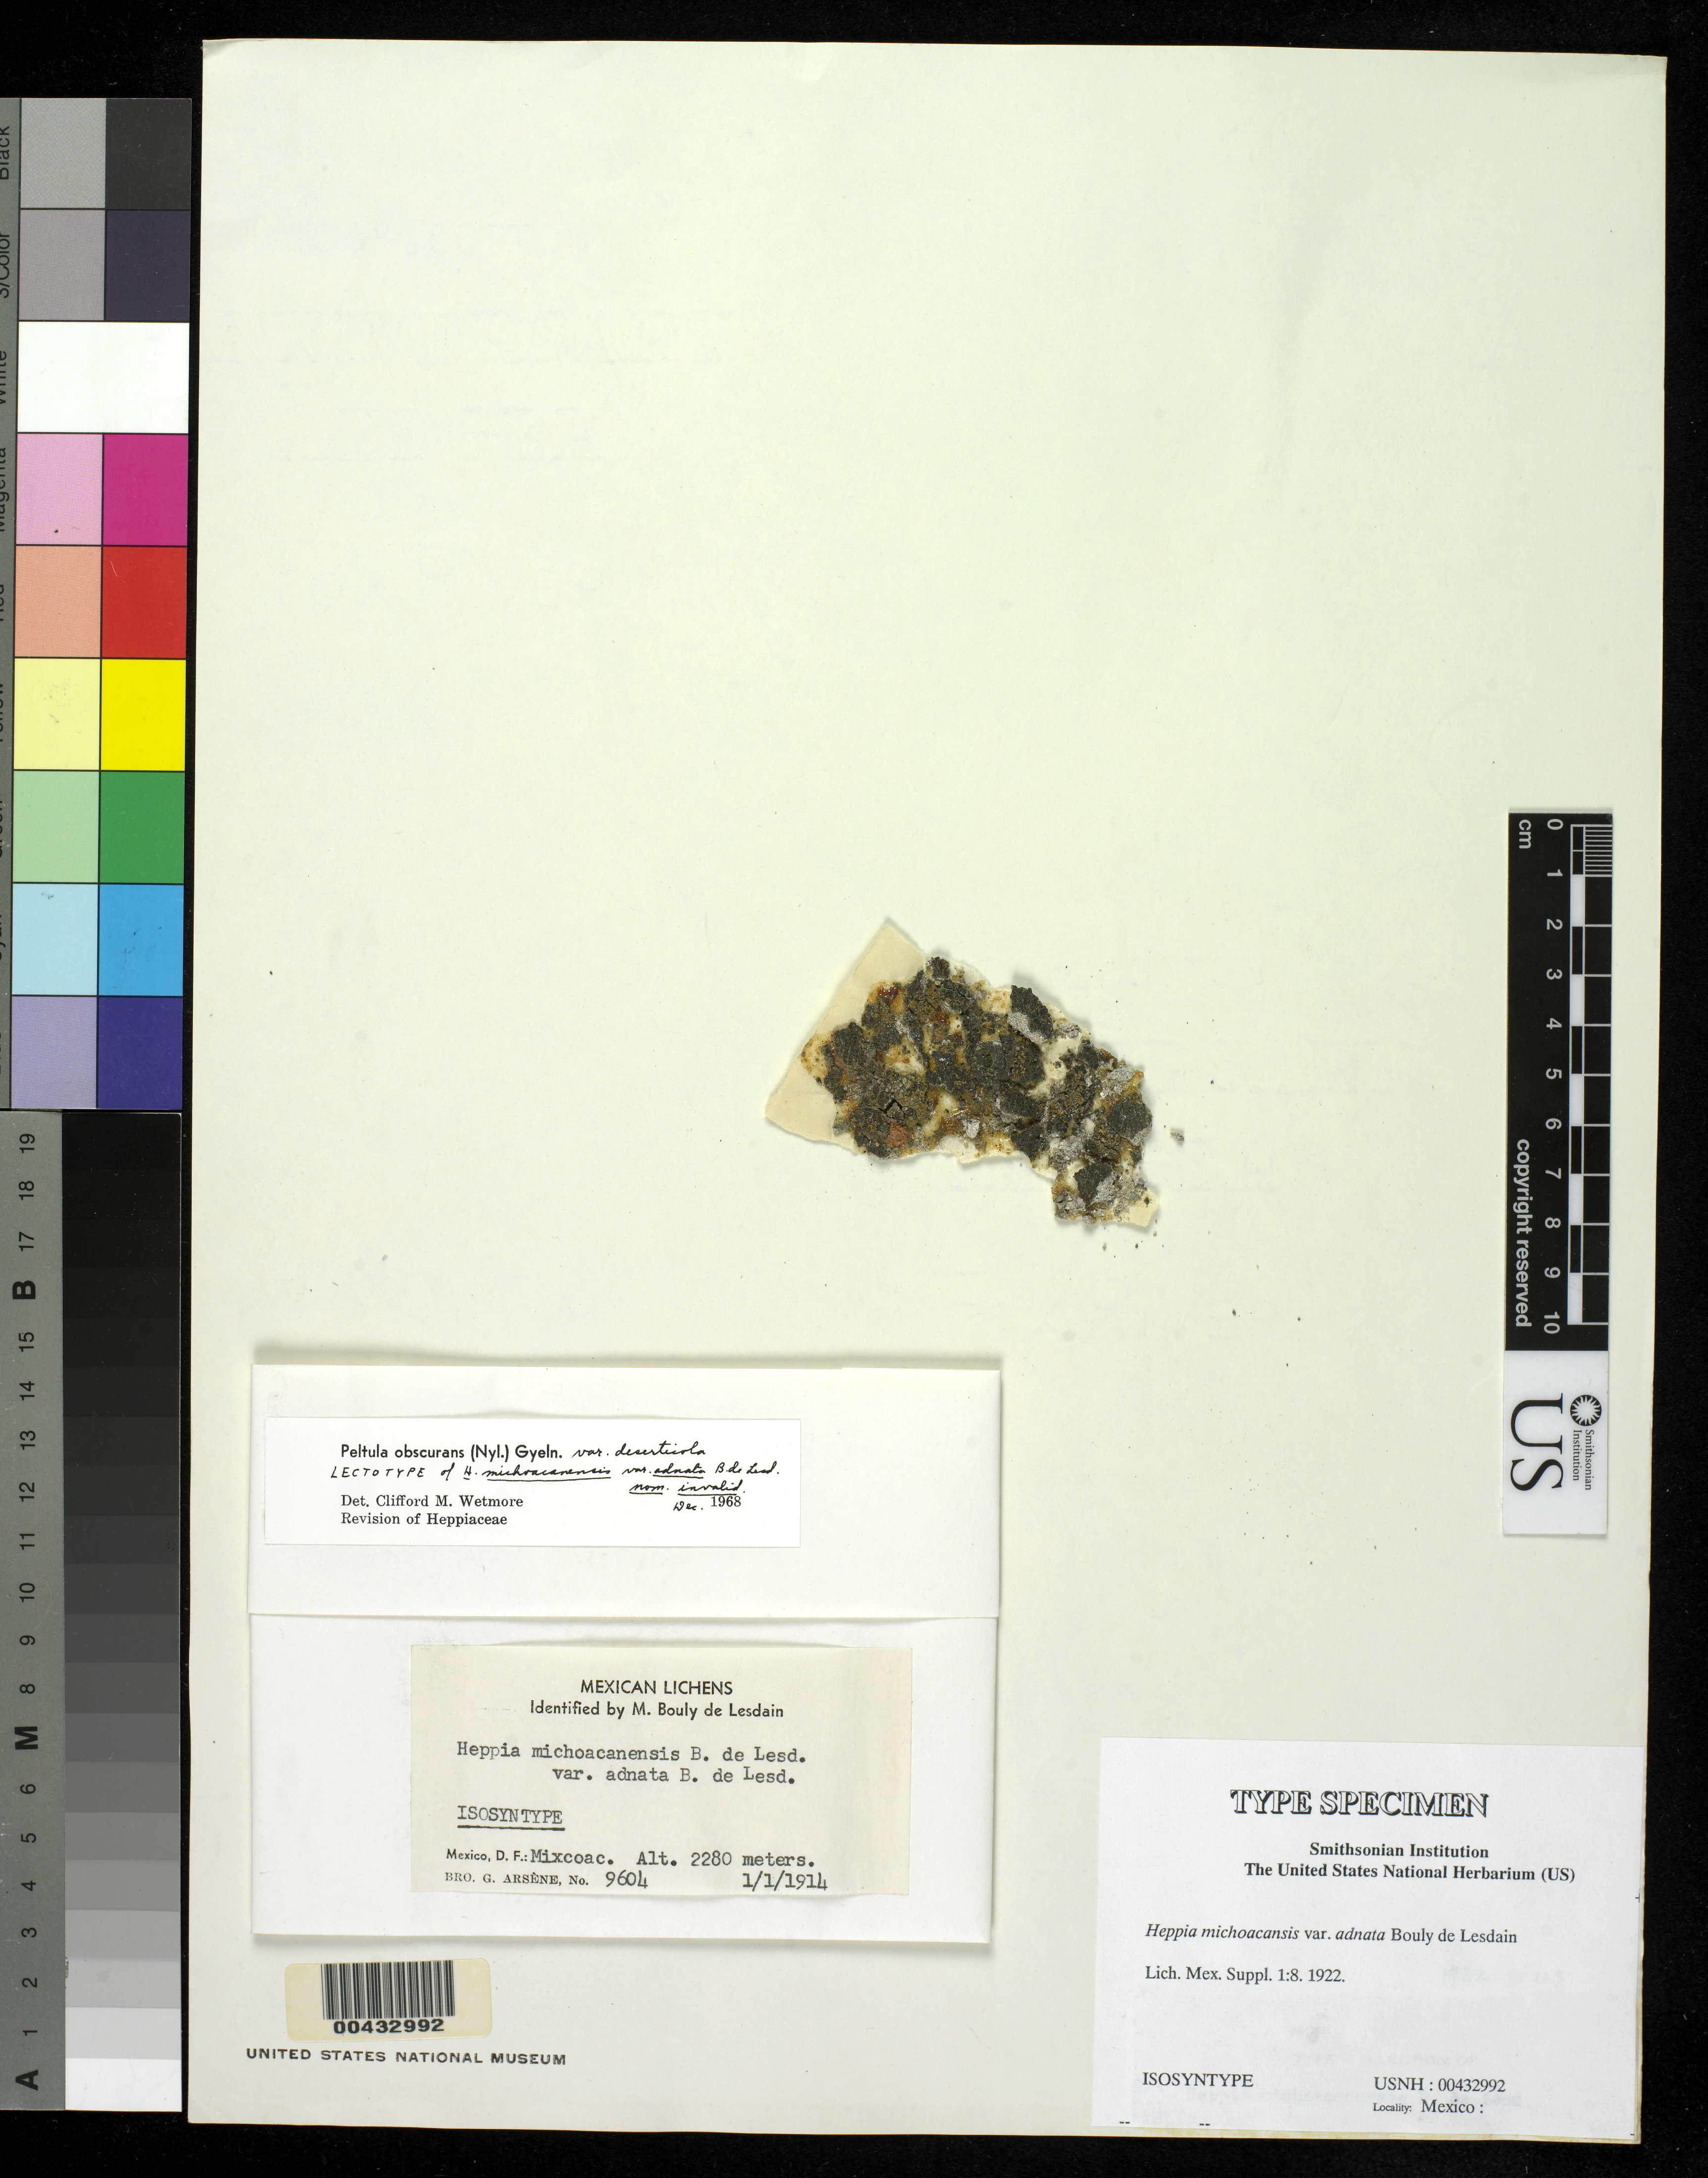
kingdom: Fungi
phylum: Ascomycota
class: Lichinomycetes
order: Lichinales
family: Lichinaceae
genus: Heppia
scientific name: Heppia michoacanensis var. adnata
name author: B. de Lesd.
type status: Isosyntype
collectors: Bro. G. Arsène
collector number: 9604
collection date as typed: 01 Jan 1914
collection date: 1914-01-01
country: Mexico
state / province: Distrito Federal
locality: Mixcoac.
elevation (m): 2100